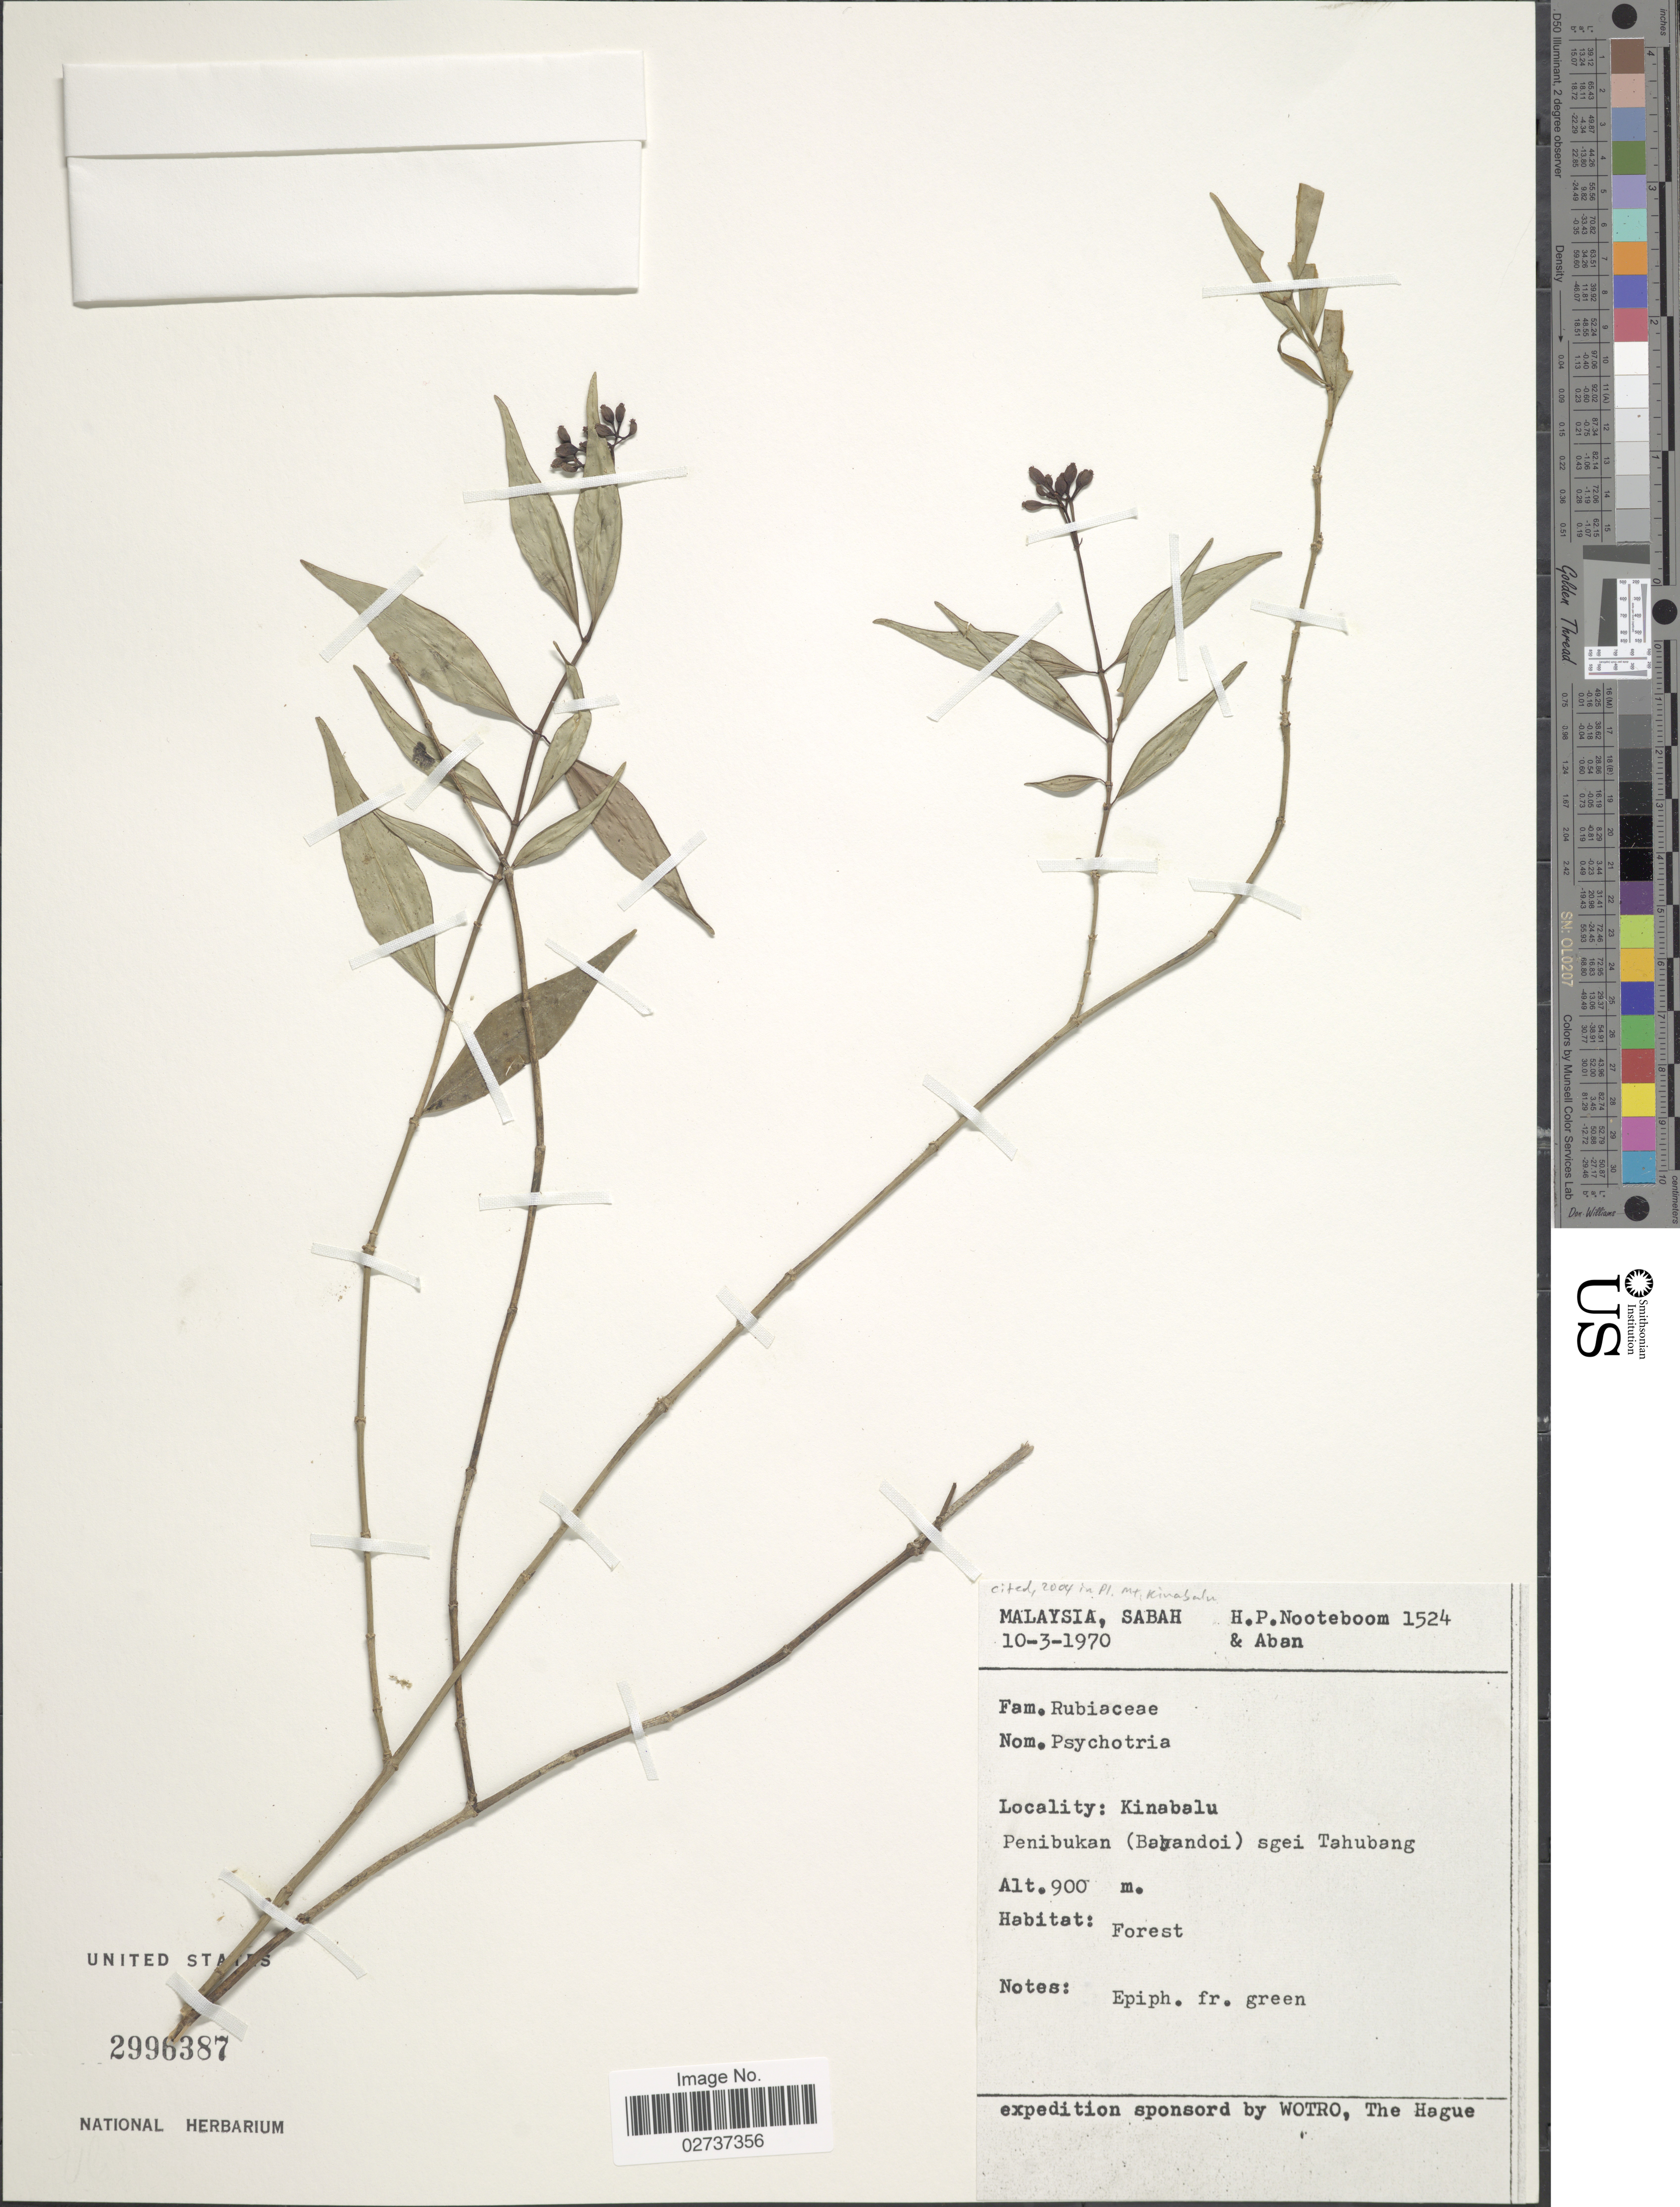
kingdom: Plantae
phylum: Tracheophyta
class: Magnoliopsida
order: Gentianales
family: Rubiaceae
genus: Psychotria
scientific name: Psychotria sp.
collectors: H. P. Nooteboom & -- Aban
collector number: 1524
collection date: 1970-03-10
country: Malaysia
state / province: Sabah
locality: Kinabalu, Penibukan (Bavandoi) sgei Tahubang [interpreted]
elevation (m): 900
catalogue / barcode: US 2996387